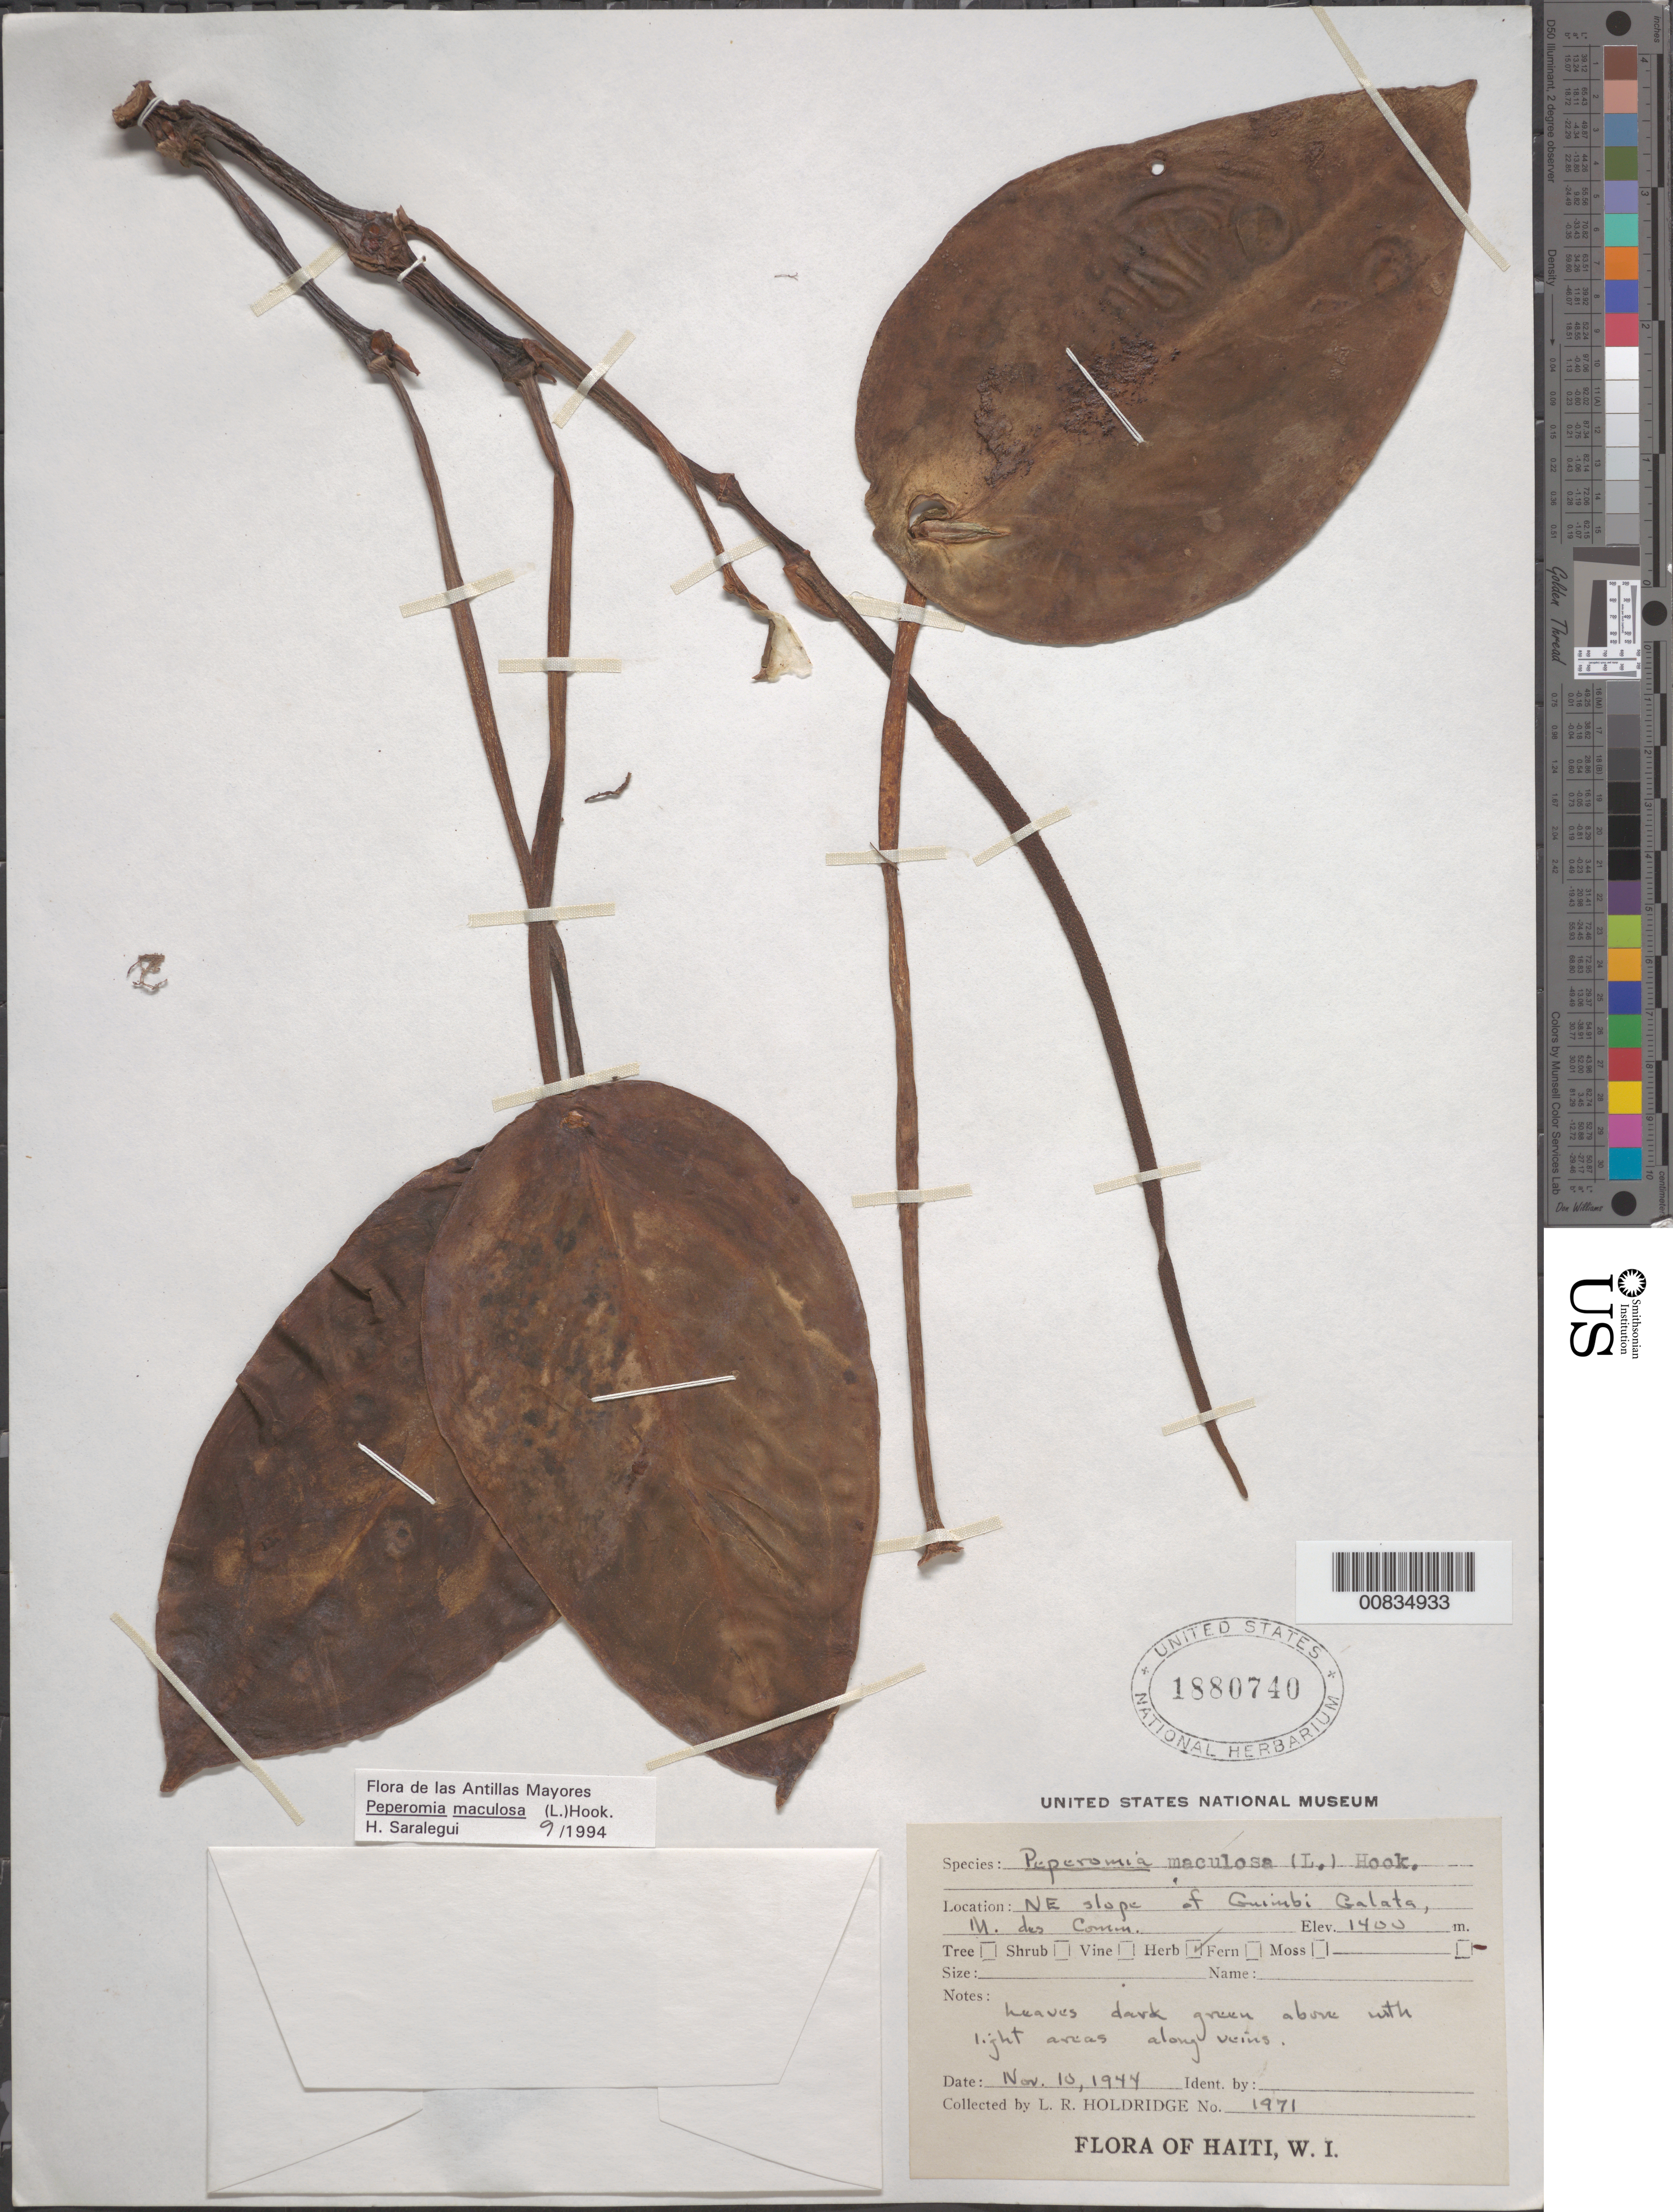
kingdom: Plantae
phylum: Tracheophyta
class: Magnoliopsida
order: Piperales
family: Piperaceae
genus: Peperomia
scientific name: Peperomia maculosa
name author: (L.) Hook.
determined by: Saralegui Boza, H., (HAJB), Jardin Botanico Nacional (Habana)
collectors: L. Holdridge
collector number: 1971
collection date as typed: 10 Nov 1944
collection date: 1944-11-10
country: Haiti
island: Hispaniola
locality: NE slope of Guimbi Galata, M. des Comm.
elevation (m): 1400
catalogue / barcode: US 1880740